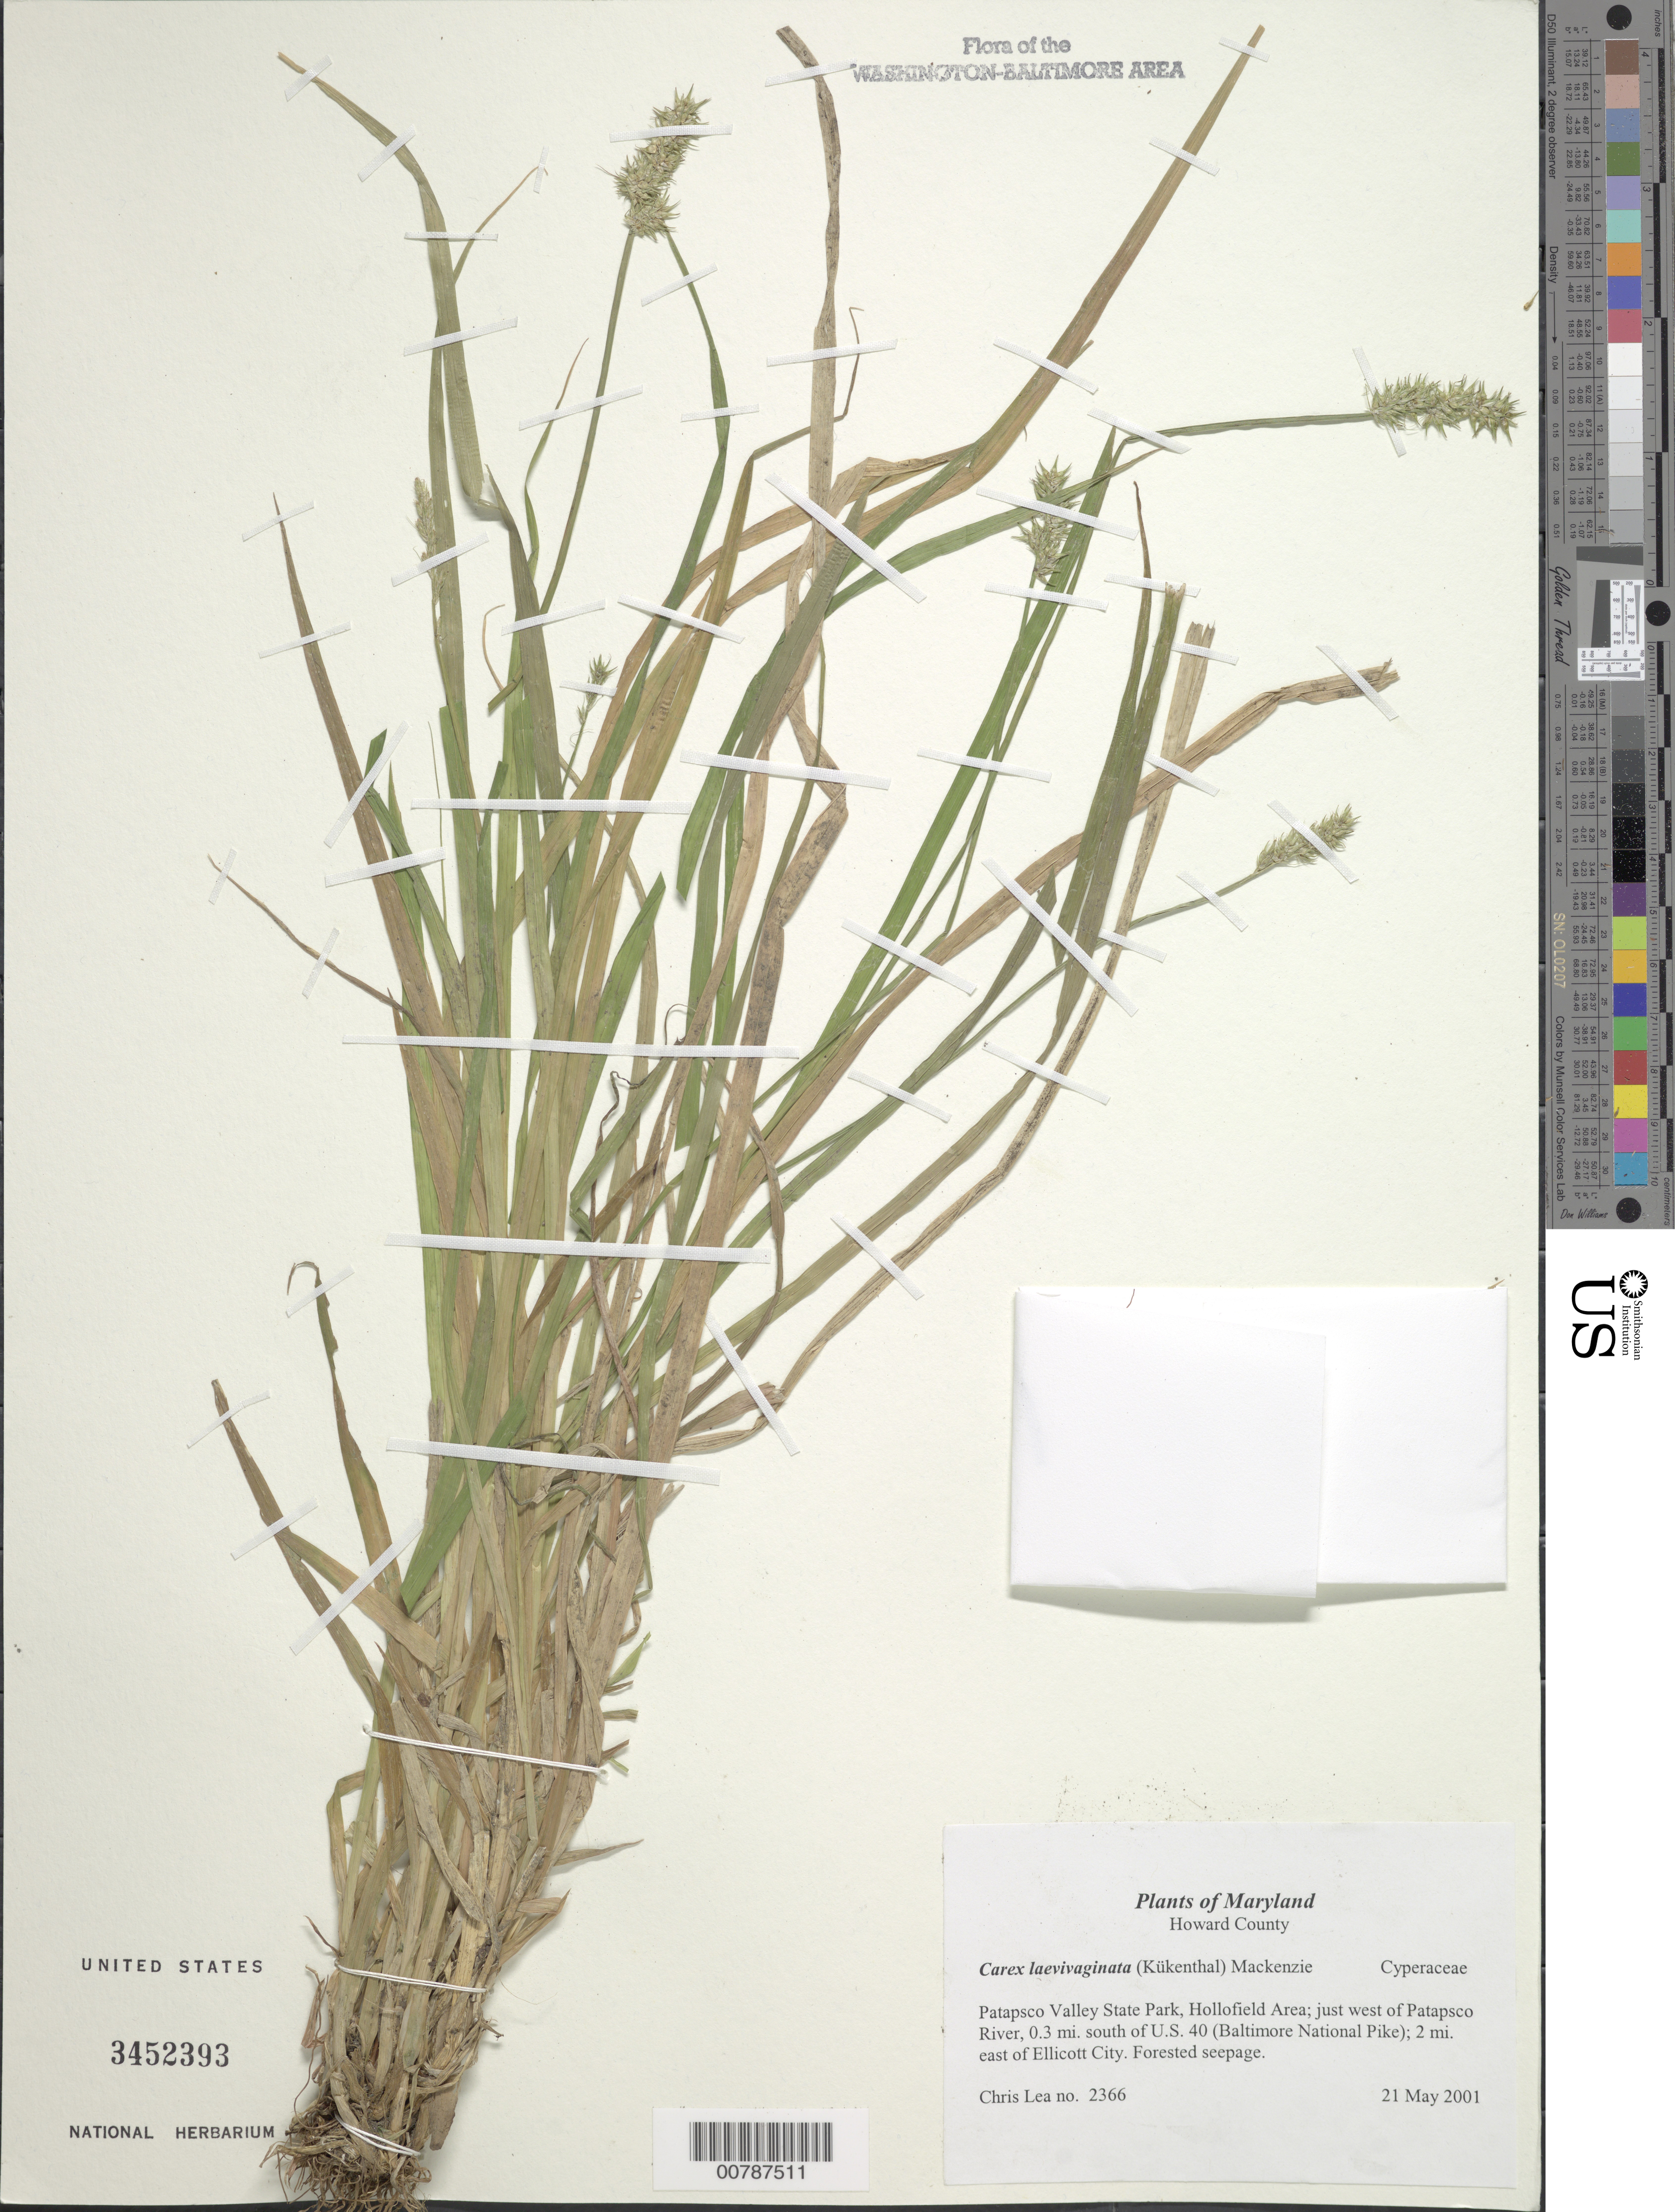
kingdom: Plantae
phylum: Tracheophyta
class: Liliopsida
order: Poales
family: Cyperaceae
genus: Carex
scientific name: Carex laevivaginata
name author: (Kük.) Mack.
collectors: C. Lea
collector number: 2366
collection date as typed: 21 May 2001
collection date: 2001-05-21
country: United States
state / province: Maryland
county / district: Howard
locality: Patapsco Valley State Park, Hollofield Area; just west of Patapsco River, 0.3 miles south of U.S. 40 (Baltimore National Pike); 2 miles east of Ellicott City.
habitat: Forested seepage.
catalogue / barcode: US 3452393